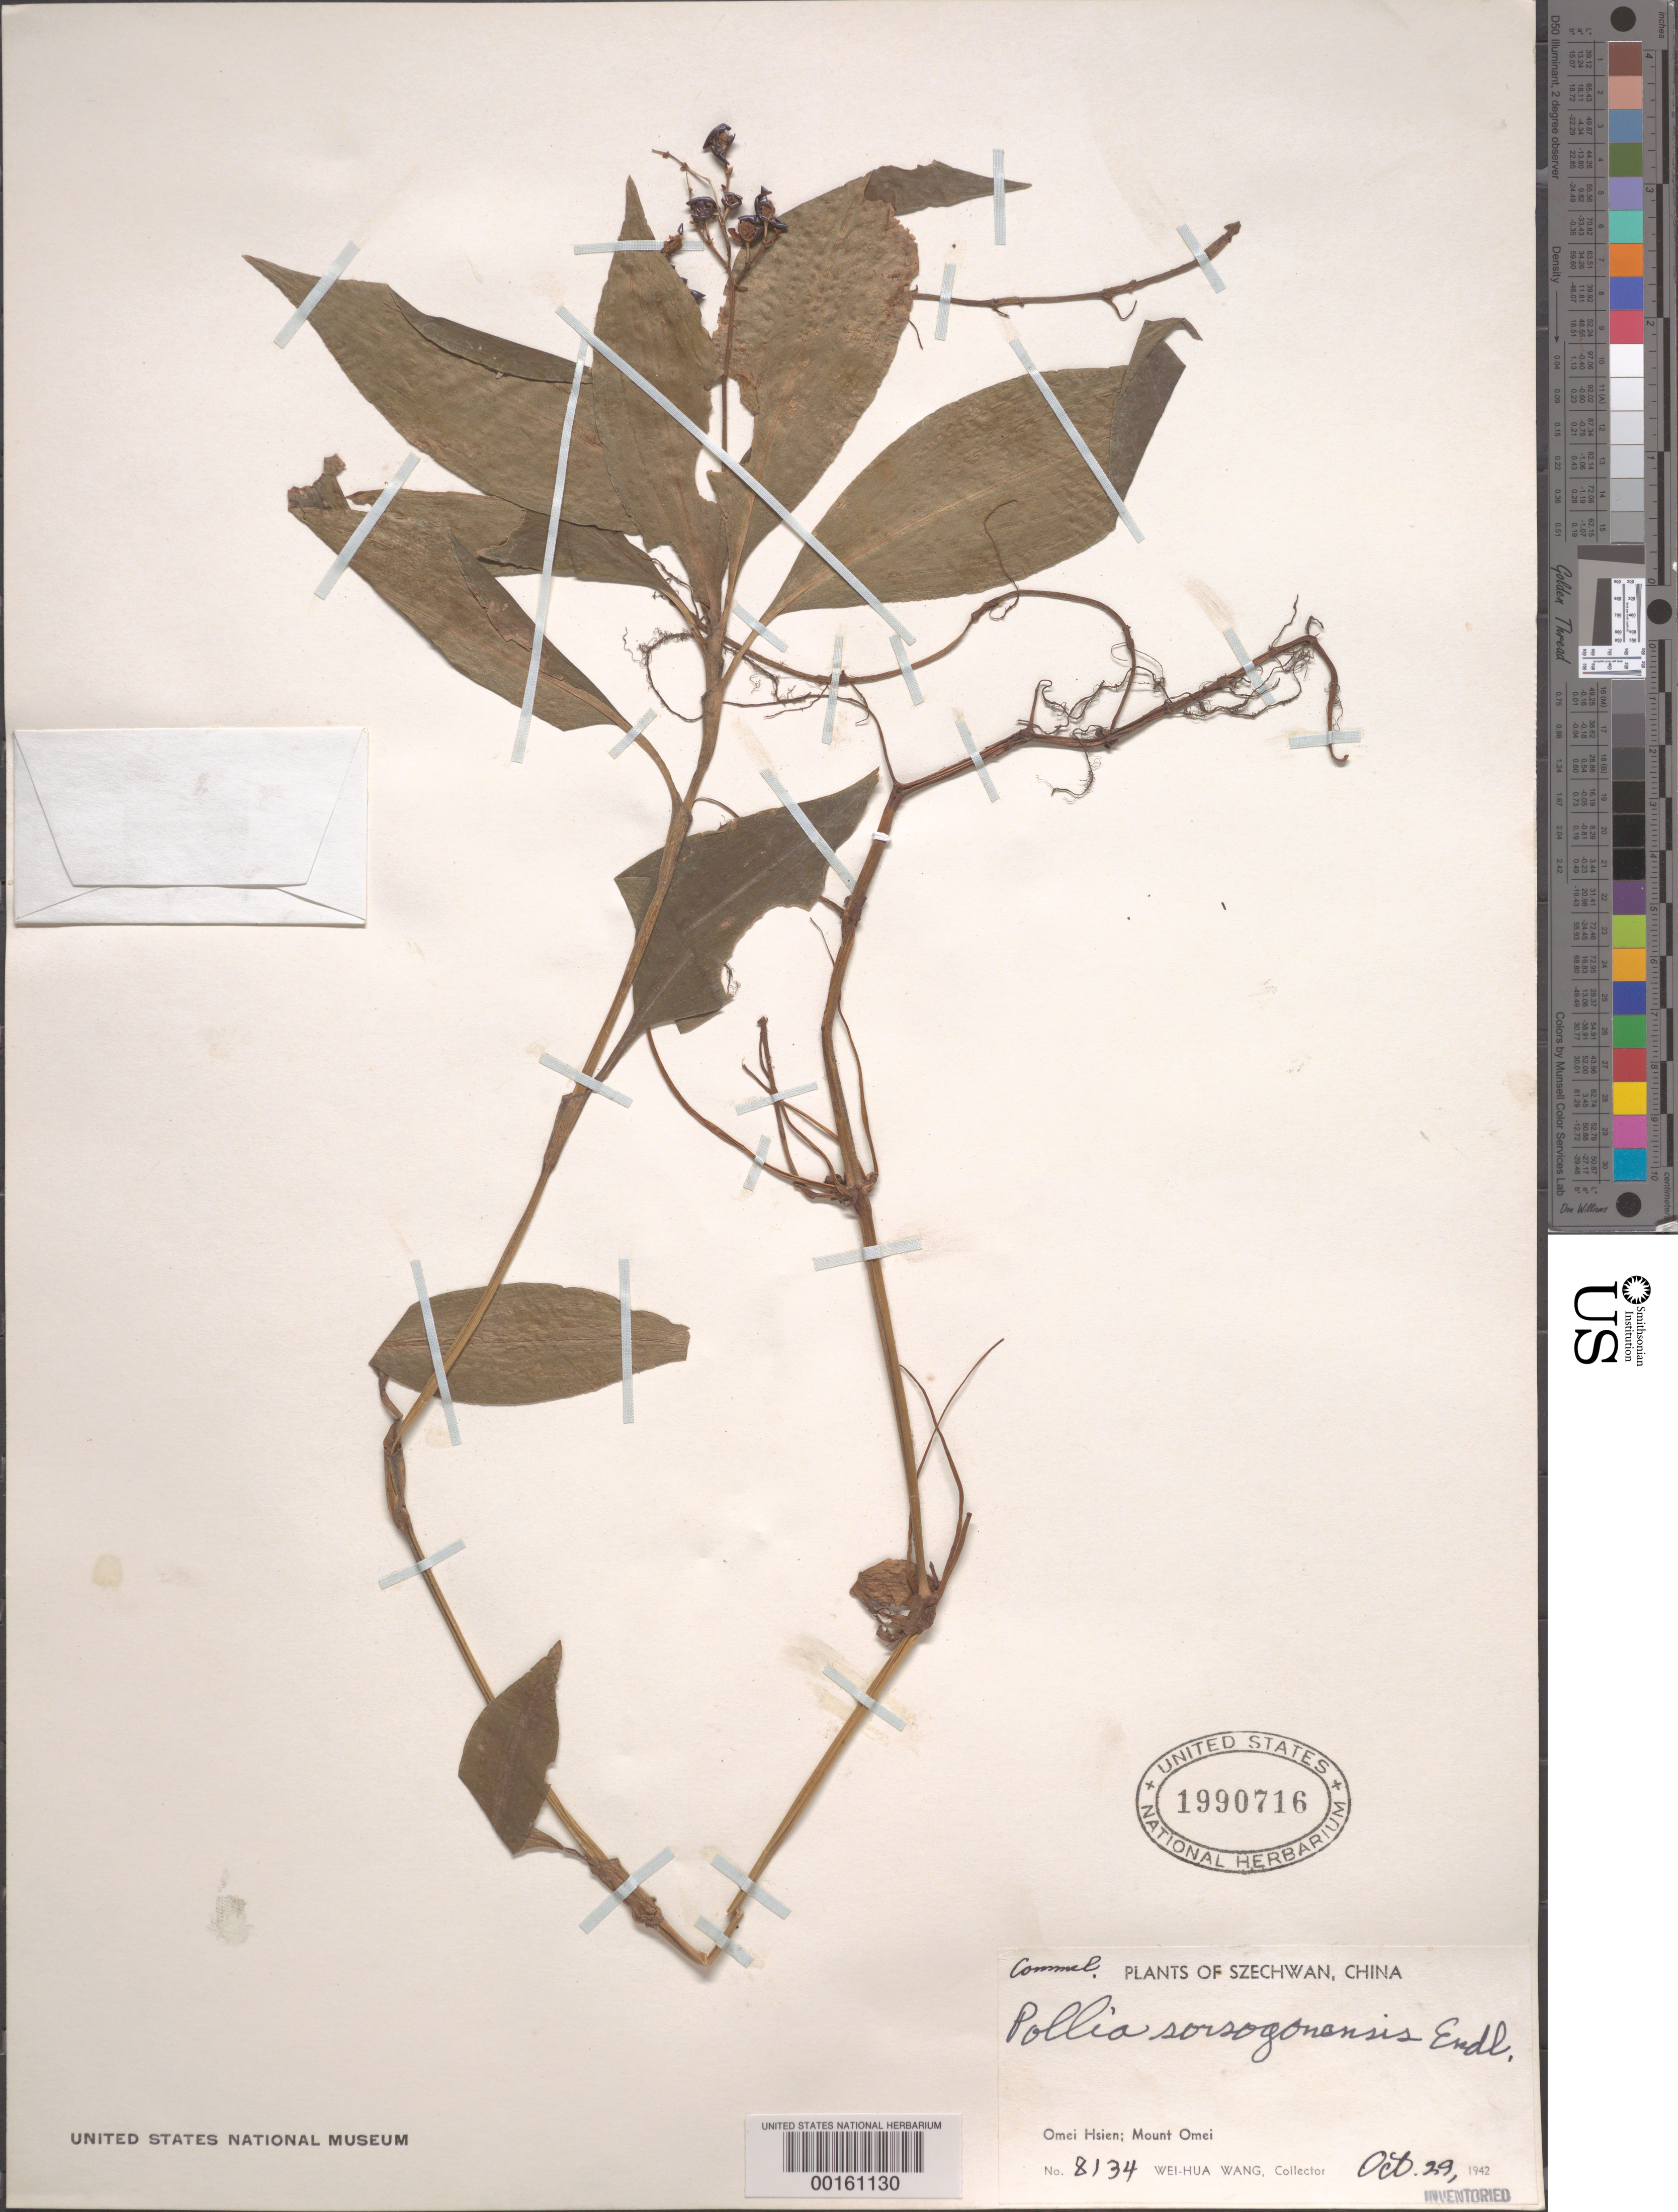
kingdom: Plantae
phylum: Tracheophyta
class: Liliopsida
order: Commelinales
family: Commelinaceae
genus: Pollia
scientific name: Pollia minor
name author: Honda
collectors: W. Wang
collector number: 8134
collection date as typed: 29 Oct 1942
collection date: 1942-10-29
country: China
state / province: Sichuan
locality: Omei hsien, mount omei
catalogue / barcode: US 1990716